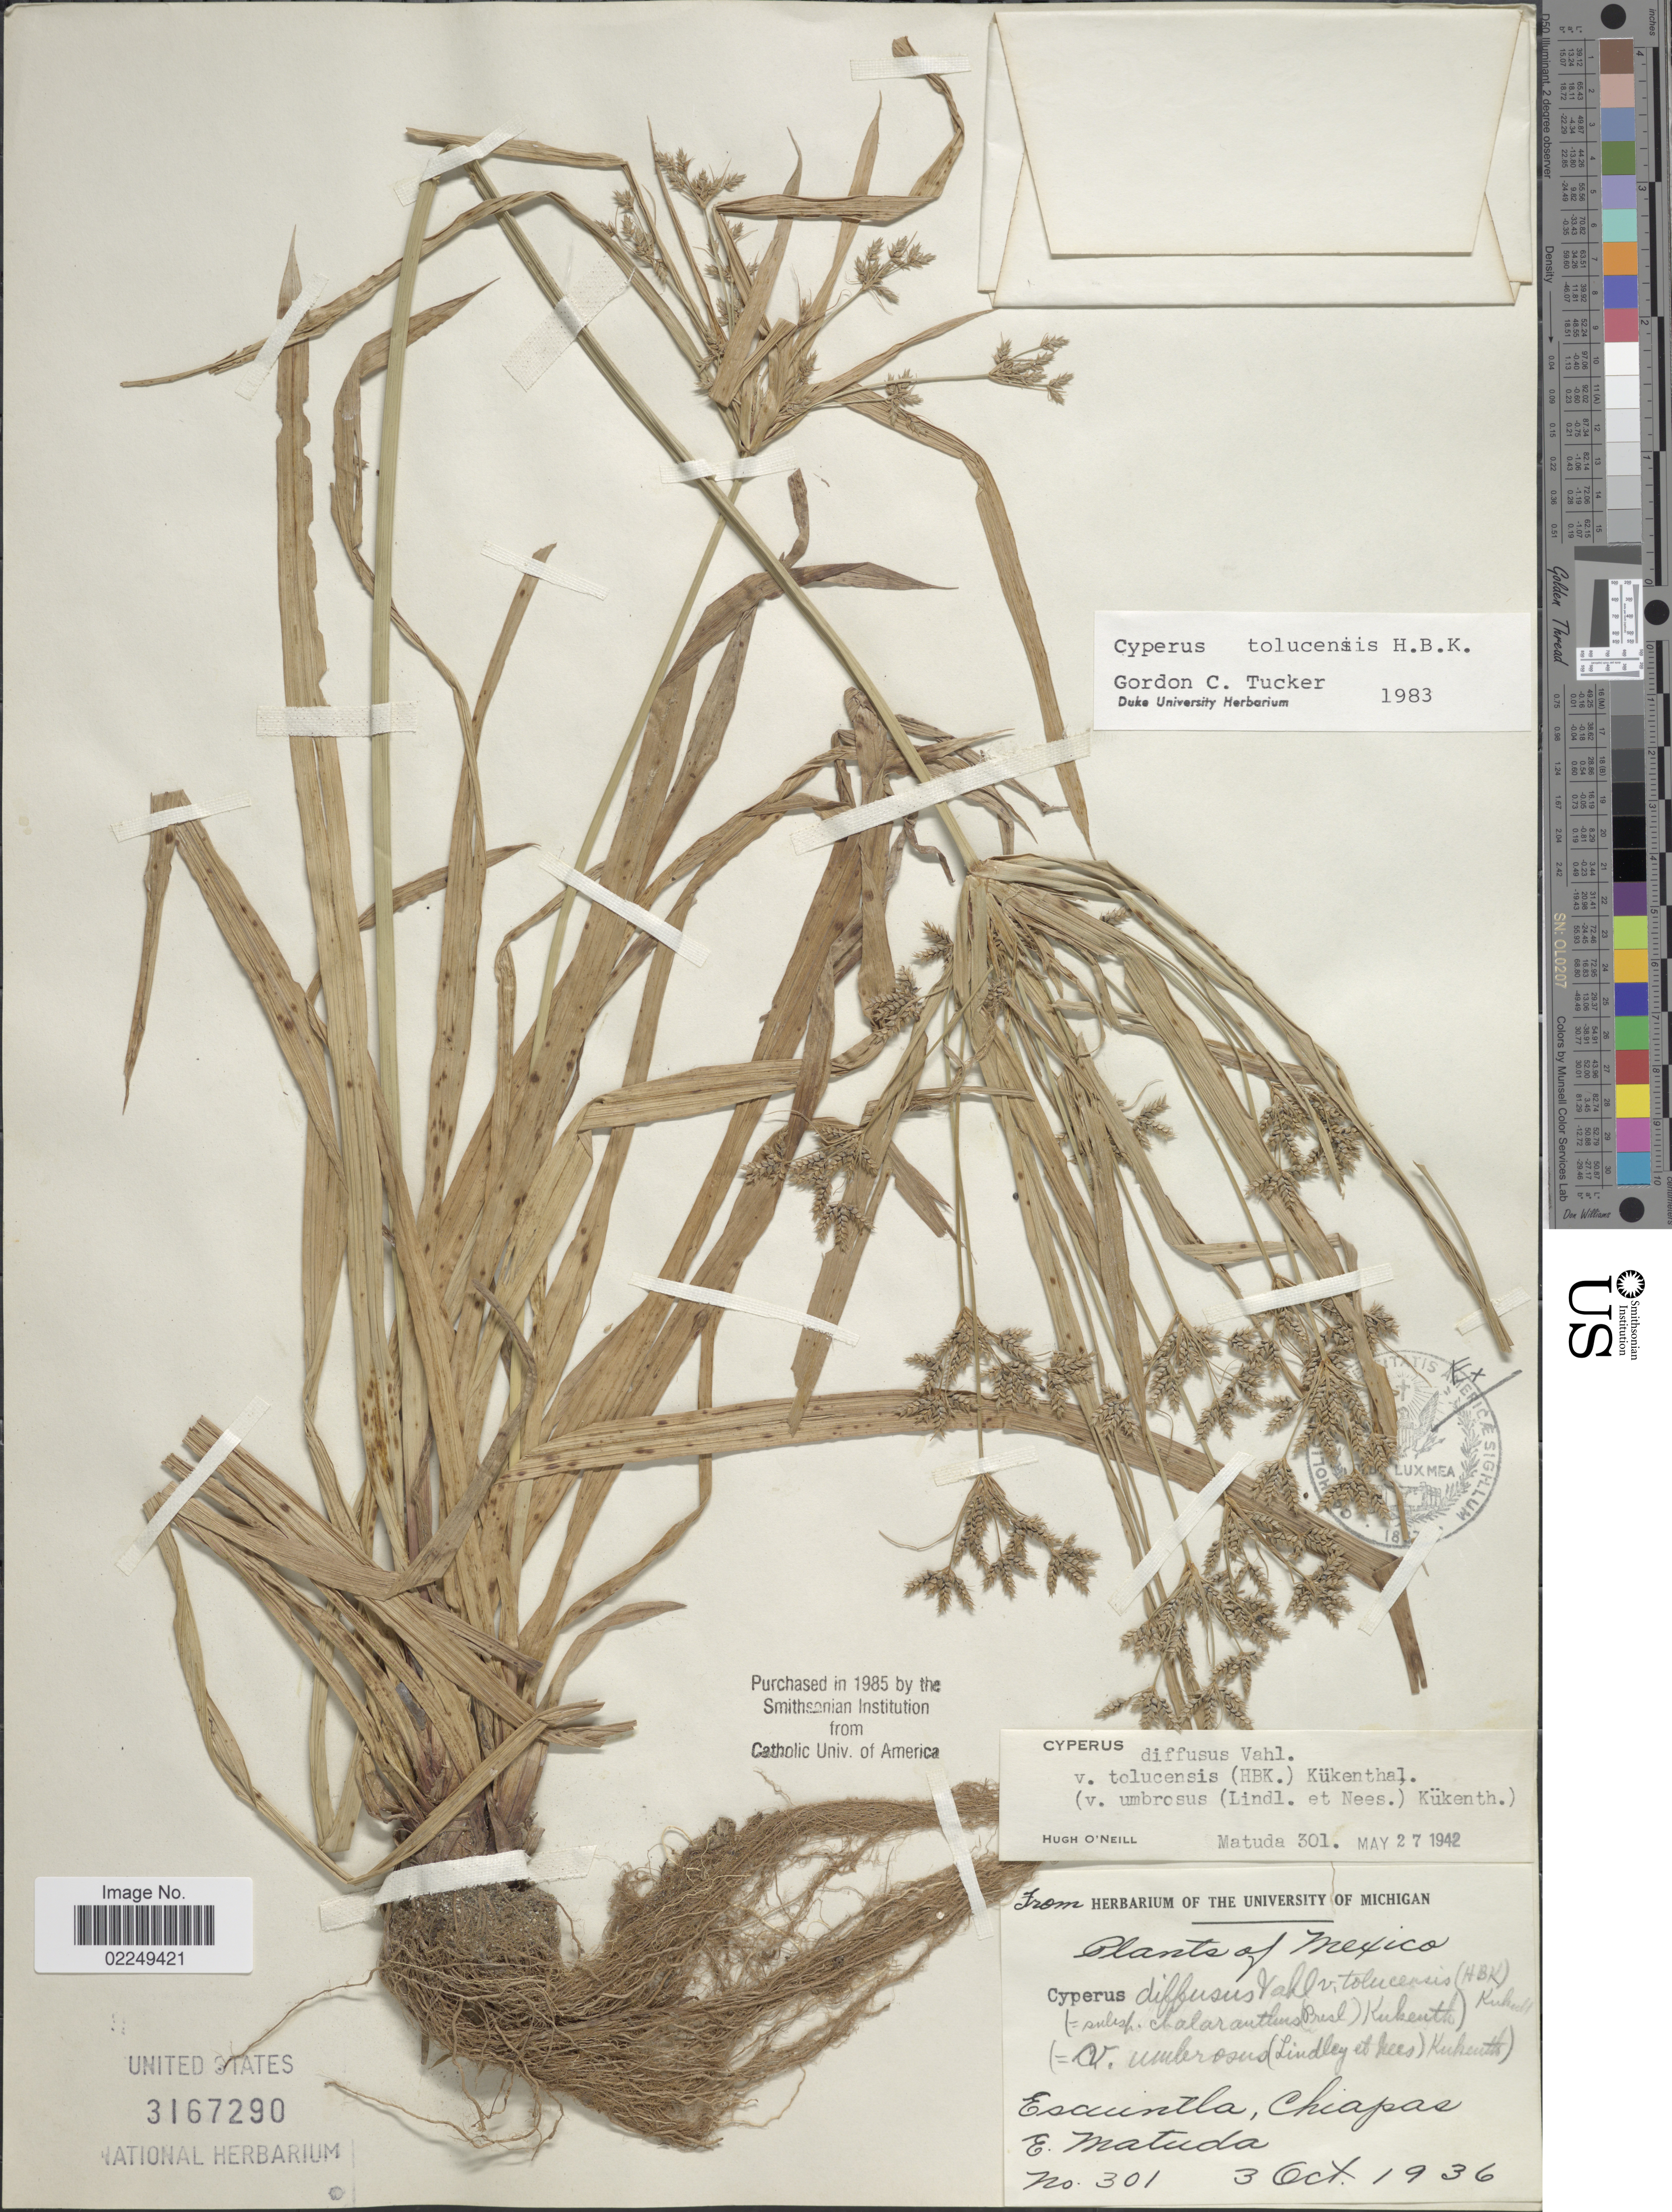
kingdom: Plantae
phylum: Tracheophyta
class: Liliopsida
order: Poales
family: Cyperaceae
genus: Cyperus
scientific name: Cyperus laxus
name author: Lam.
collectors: E. Matuda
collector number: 301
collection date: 1936-10-03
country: Mexico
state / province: Chiapas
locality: Escuintla, Chiapas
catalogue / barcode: US 3167290